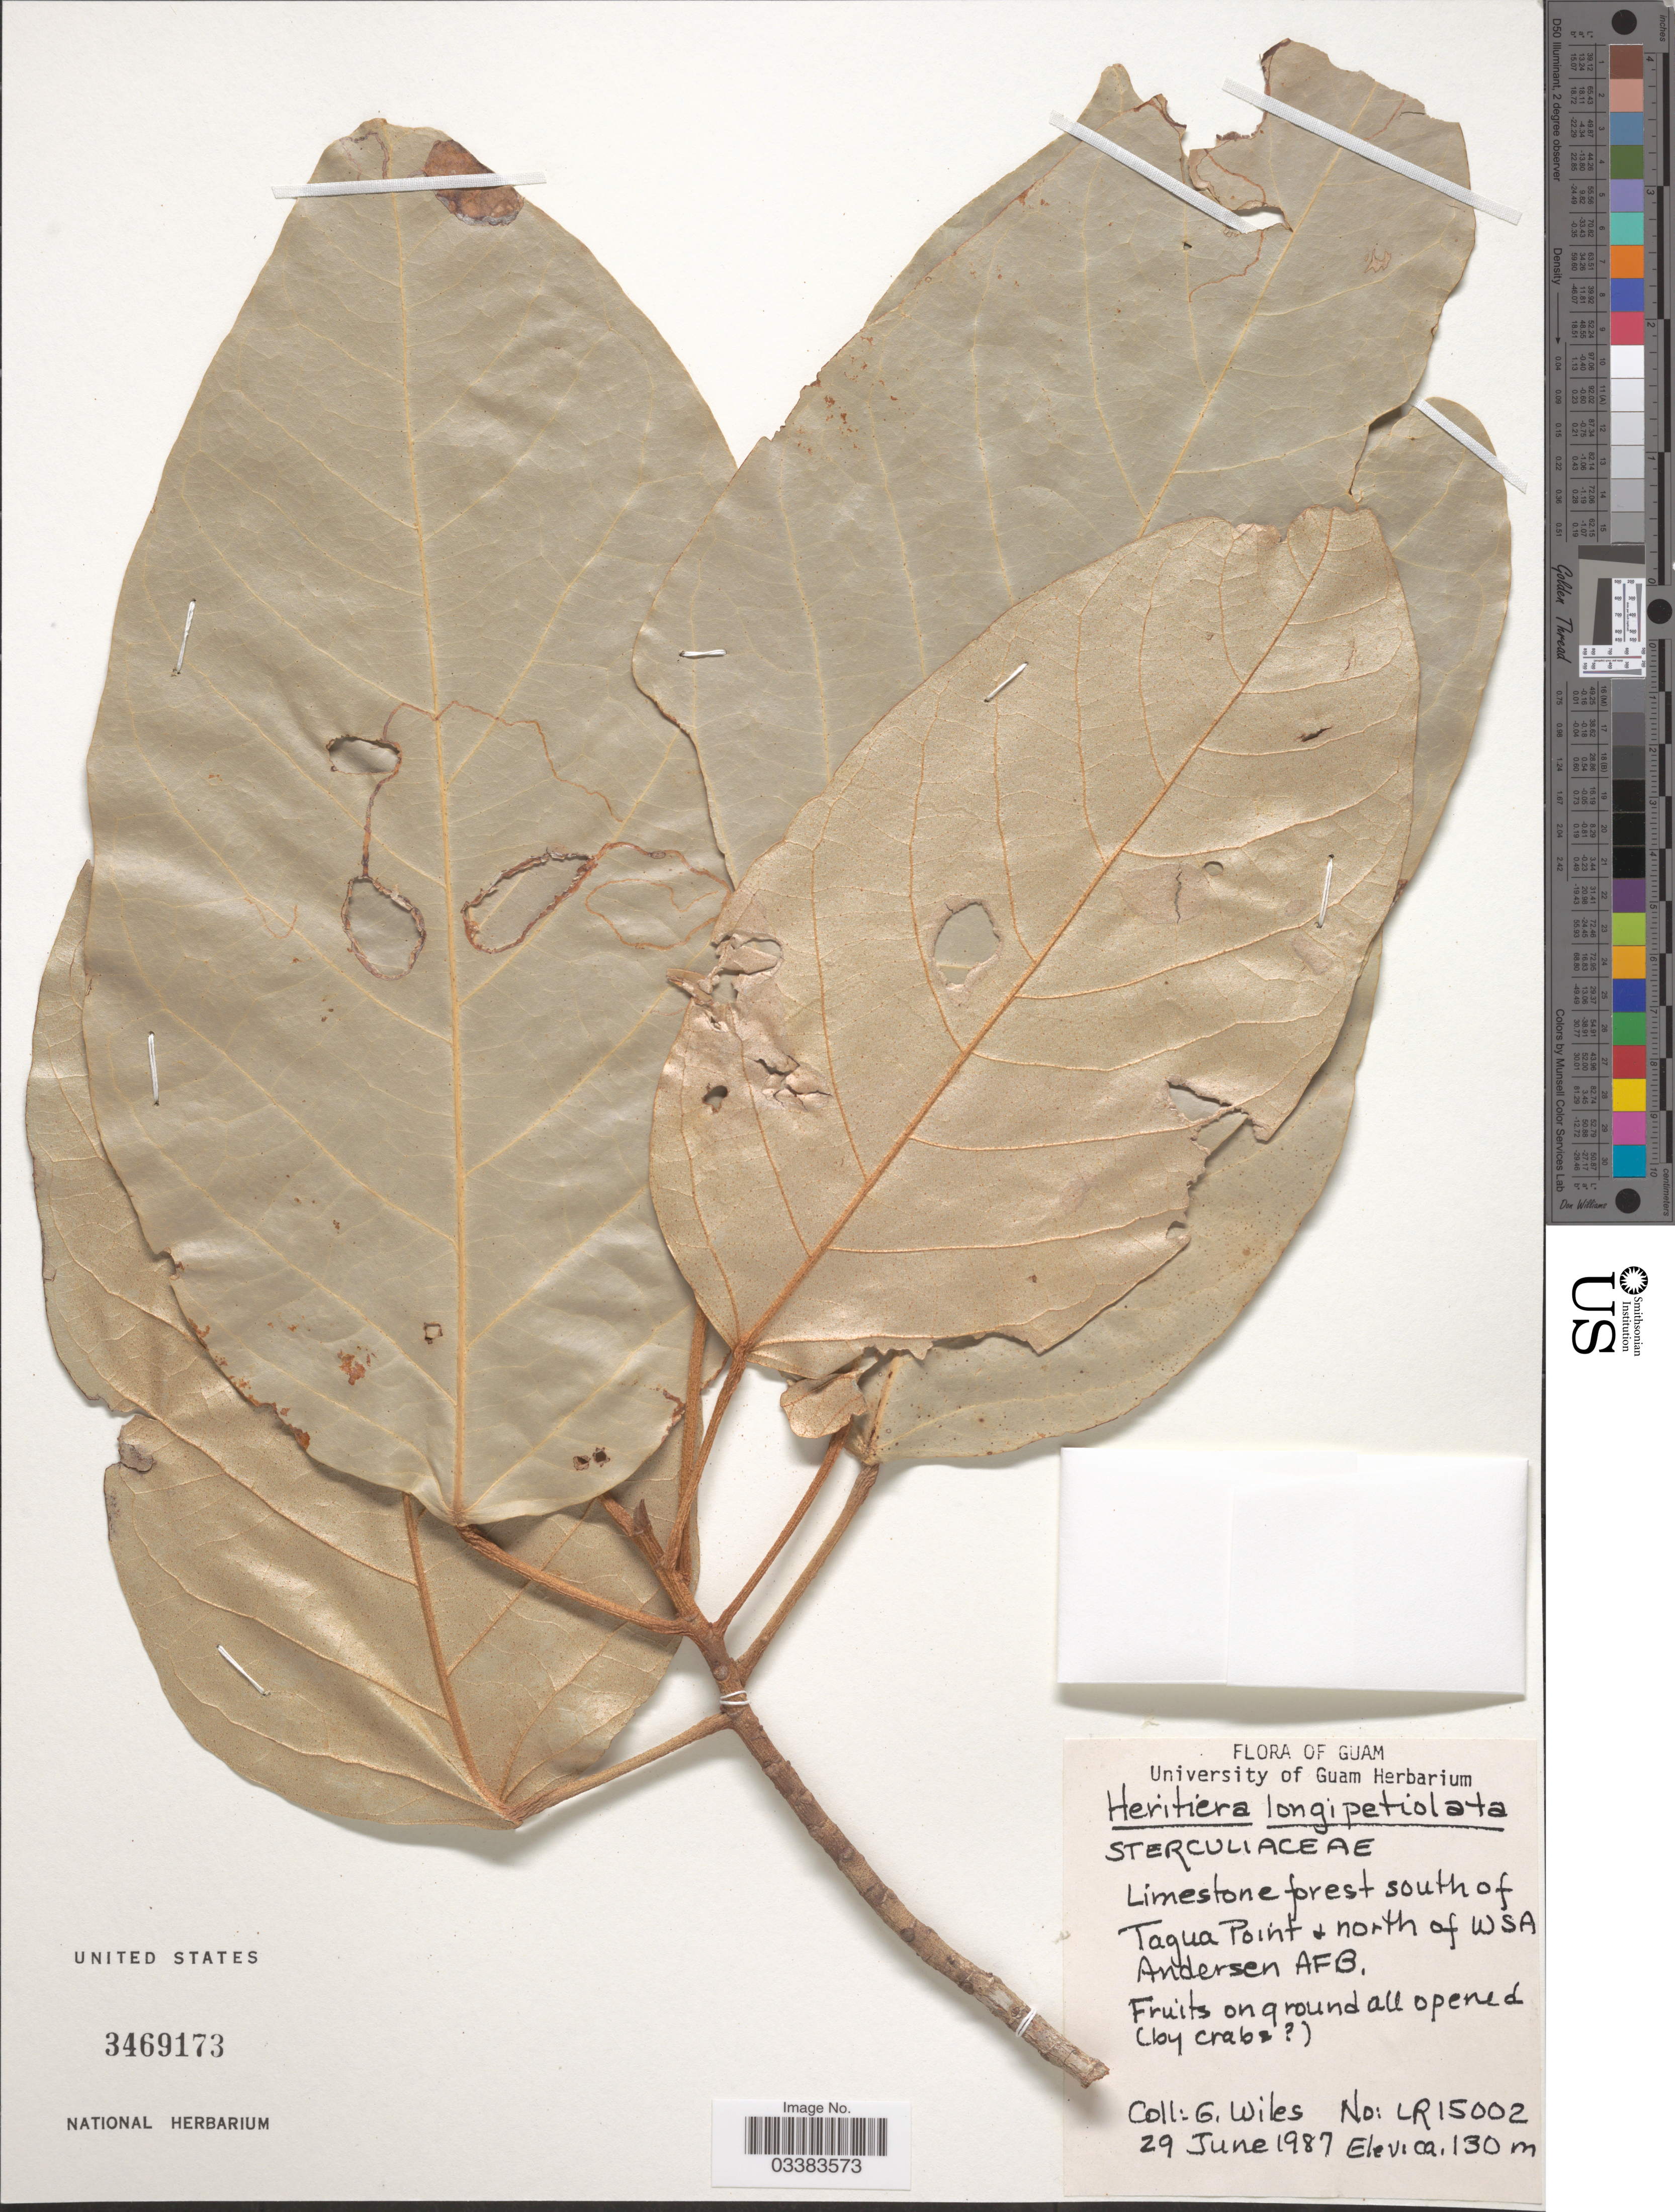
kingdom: Plantae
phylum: Tracheophyta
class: Magnoliopsida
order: Malvales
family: Malvaceae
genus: Heritiera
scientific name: Heritiera longipetiolata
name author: Kaneh.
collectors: G. Wiles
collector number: LR15002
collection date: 1987-06-29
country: Guam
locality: Limestone forest south of Tagua Point & north of WSA Andersen AFG.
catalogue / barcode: US 3469173